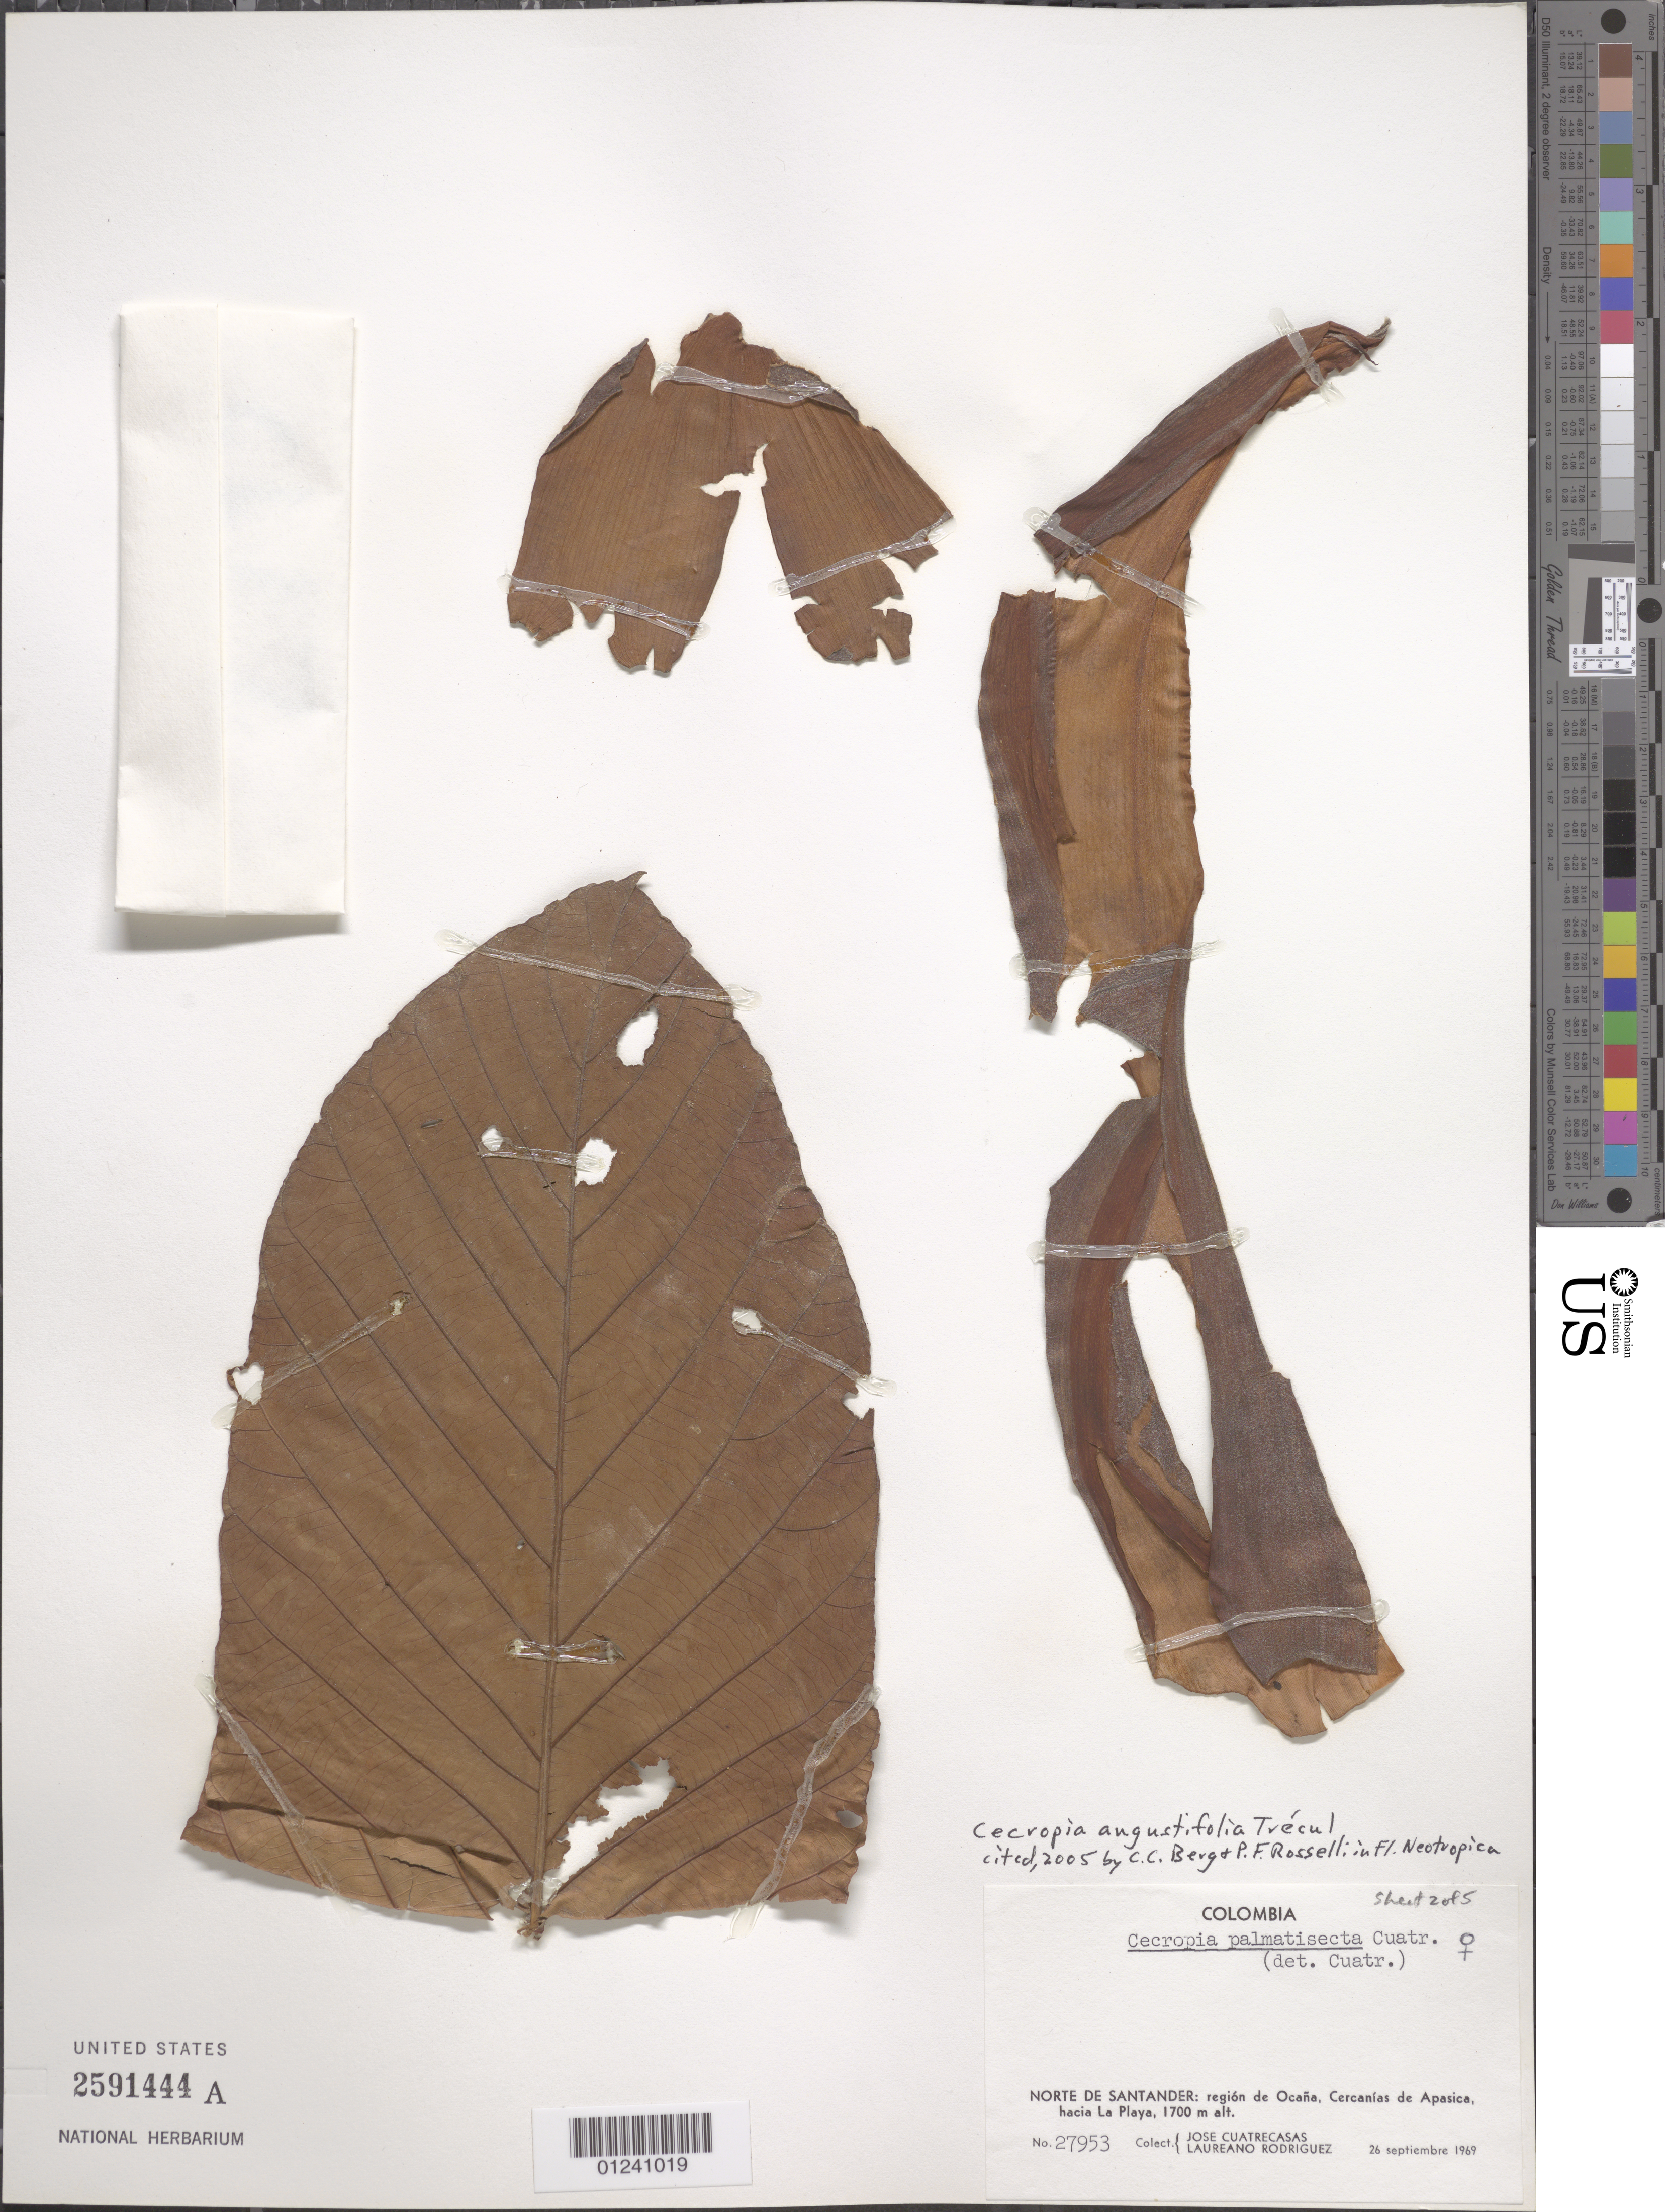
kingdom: Plantae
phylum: Tracheophyta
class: Magnoliopsida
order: Rosales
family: Urticaceae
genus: Cecropia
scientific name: Cecropia angustifolia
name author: Trécul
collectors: J. Cuatrecasas & L. Rodriguez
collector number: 27953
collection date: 1969-09-26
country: Colombia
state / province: Norte de Santander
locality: Región de Ocaña, Cercanías de Apasica, hacia La Playa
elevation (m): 1700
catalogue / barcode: US 2591444A